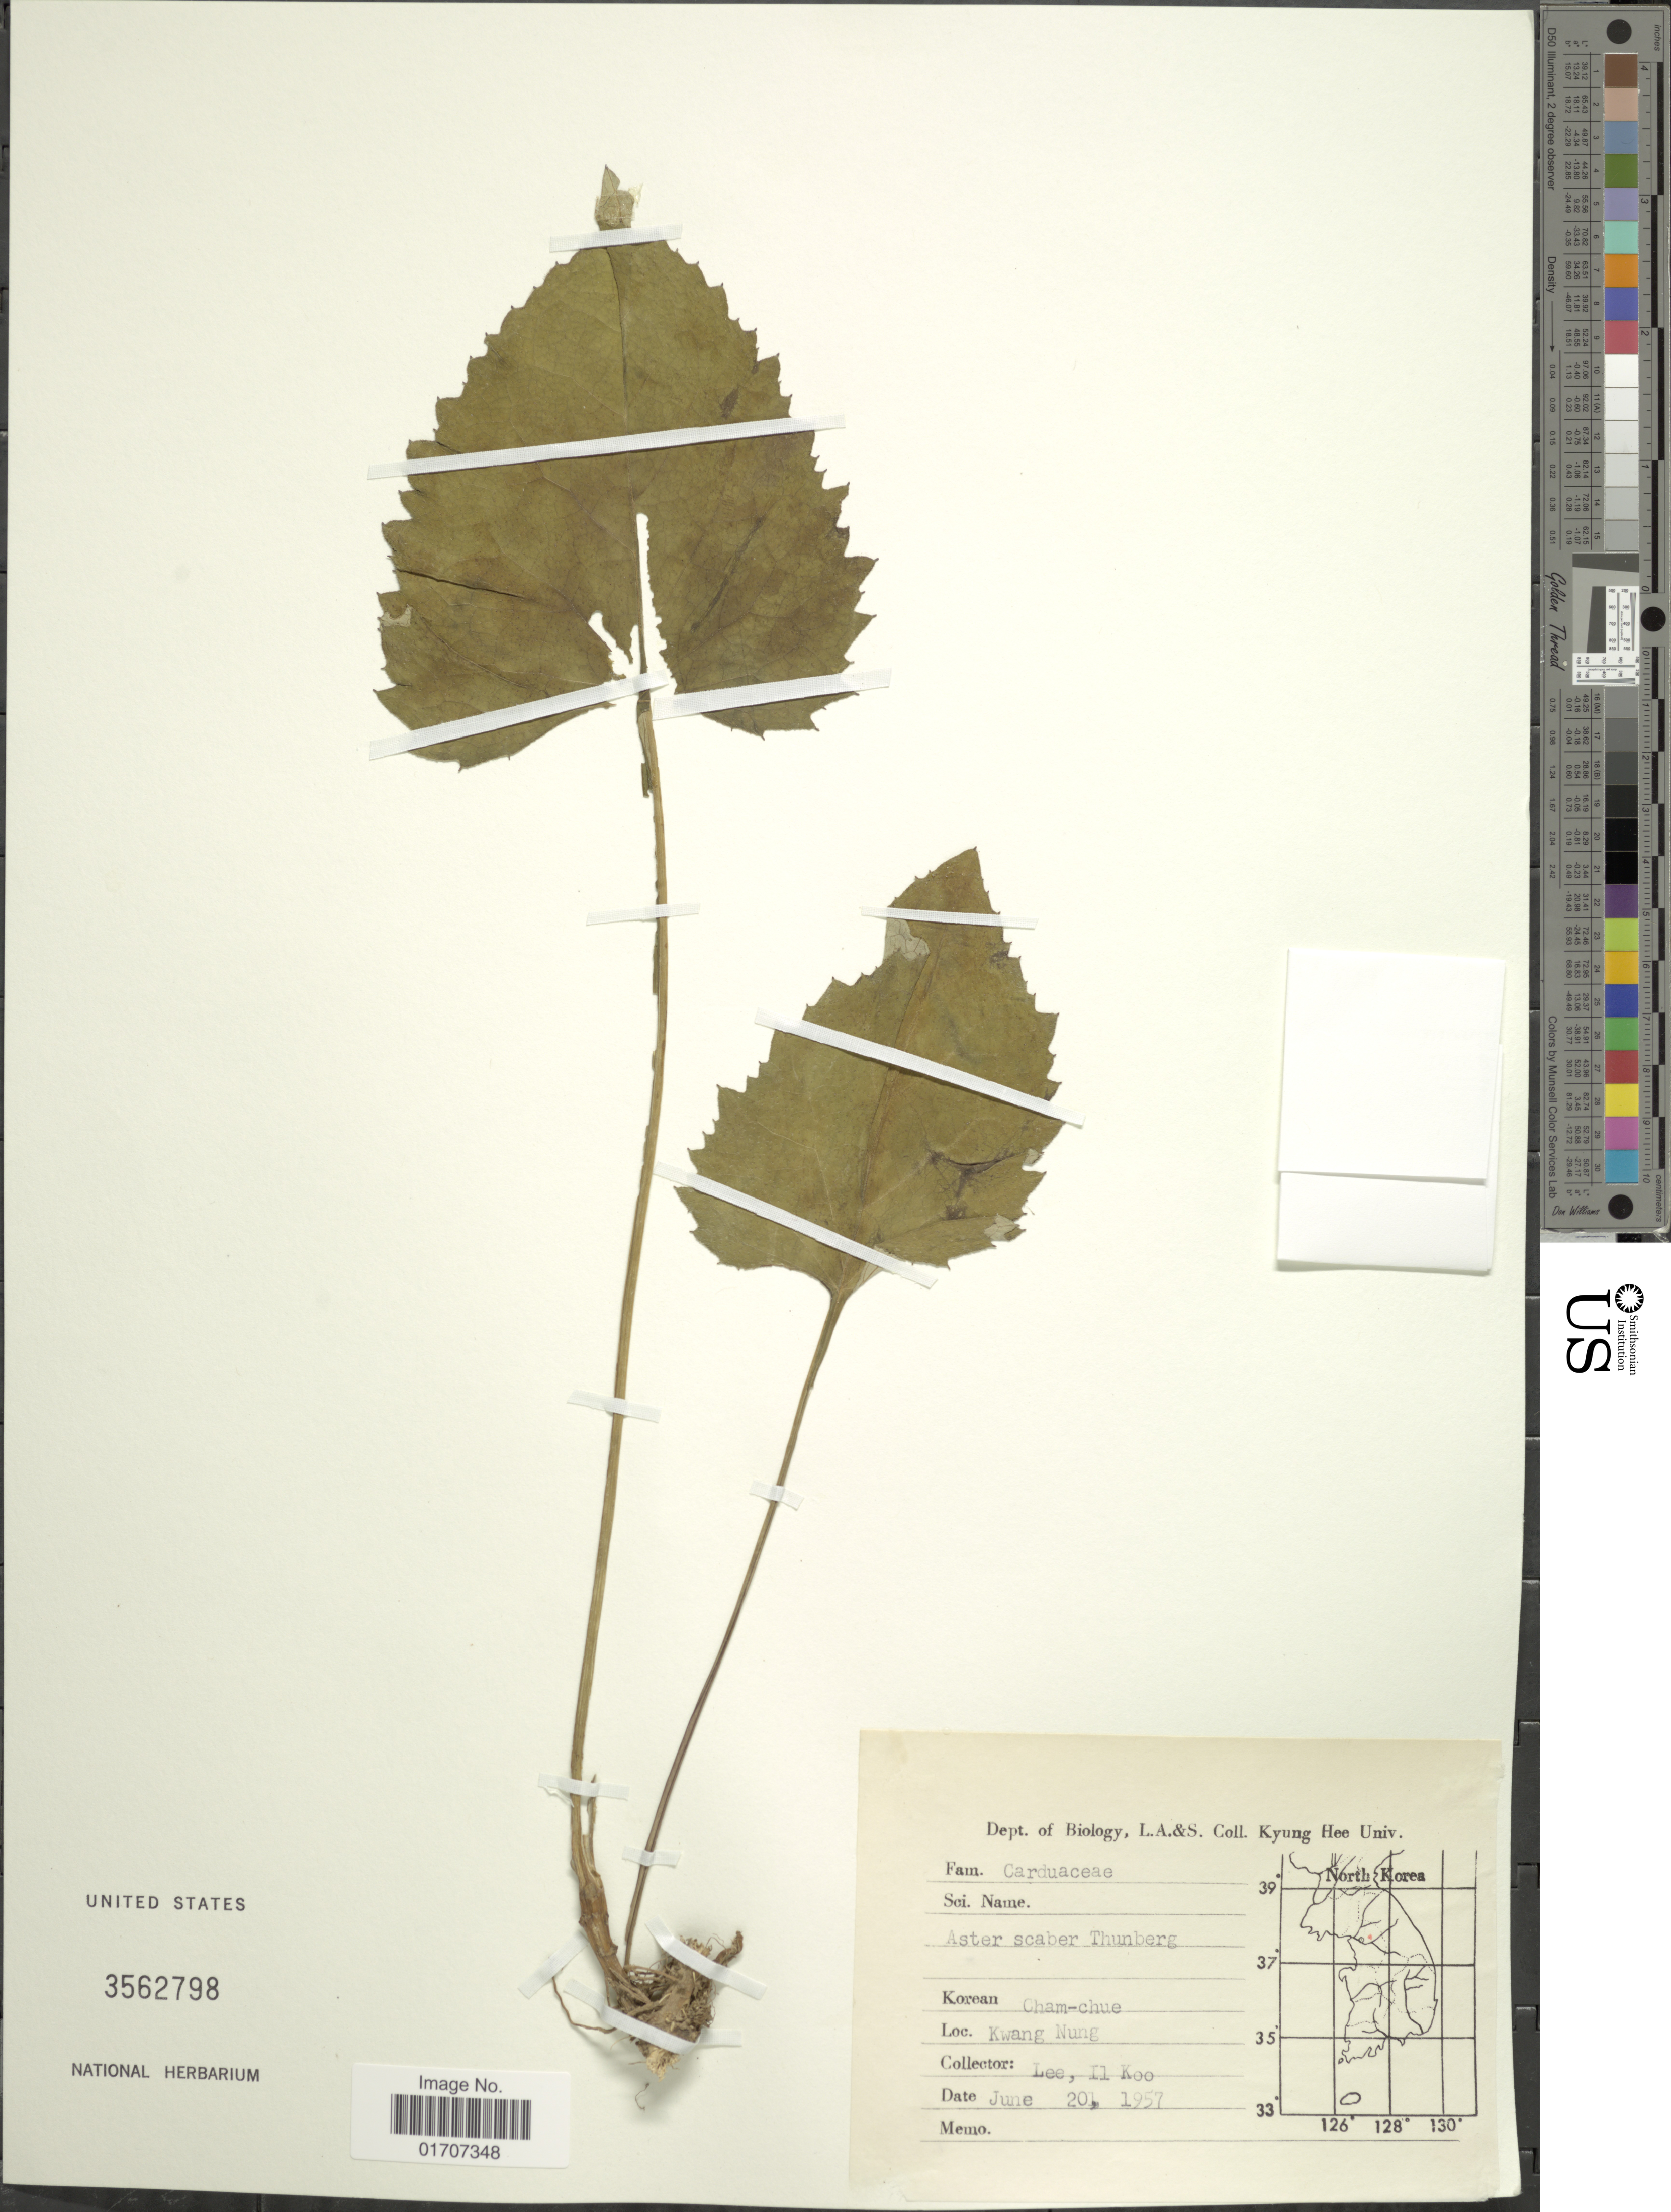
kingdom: Plantae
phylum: Tracheophyta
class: Magnoliopsida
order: Asterales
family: Asteraceae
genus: Doellingeria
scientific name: Doellingeria scabra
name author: (Thunb.) Nees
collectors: I. Lee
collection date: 1957-06-20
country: South Korea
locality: Kwang Nung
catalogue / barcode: US 3562798